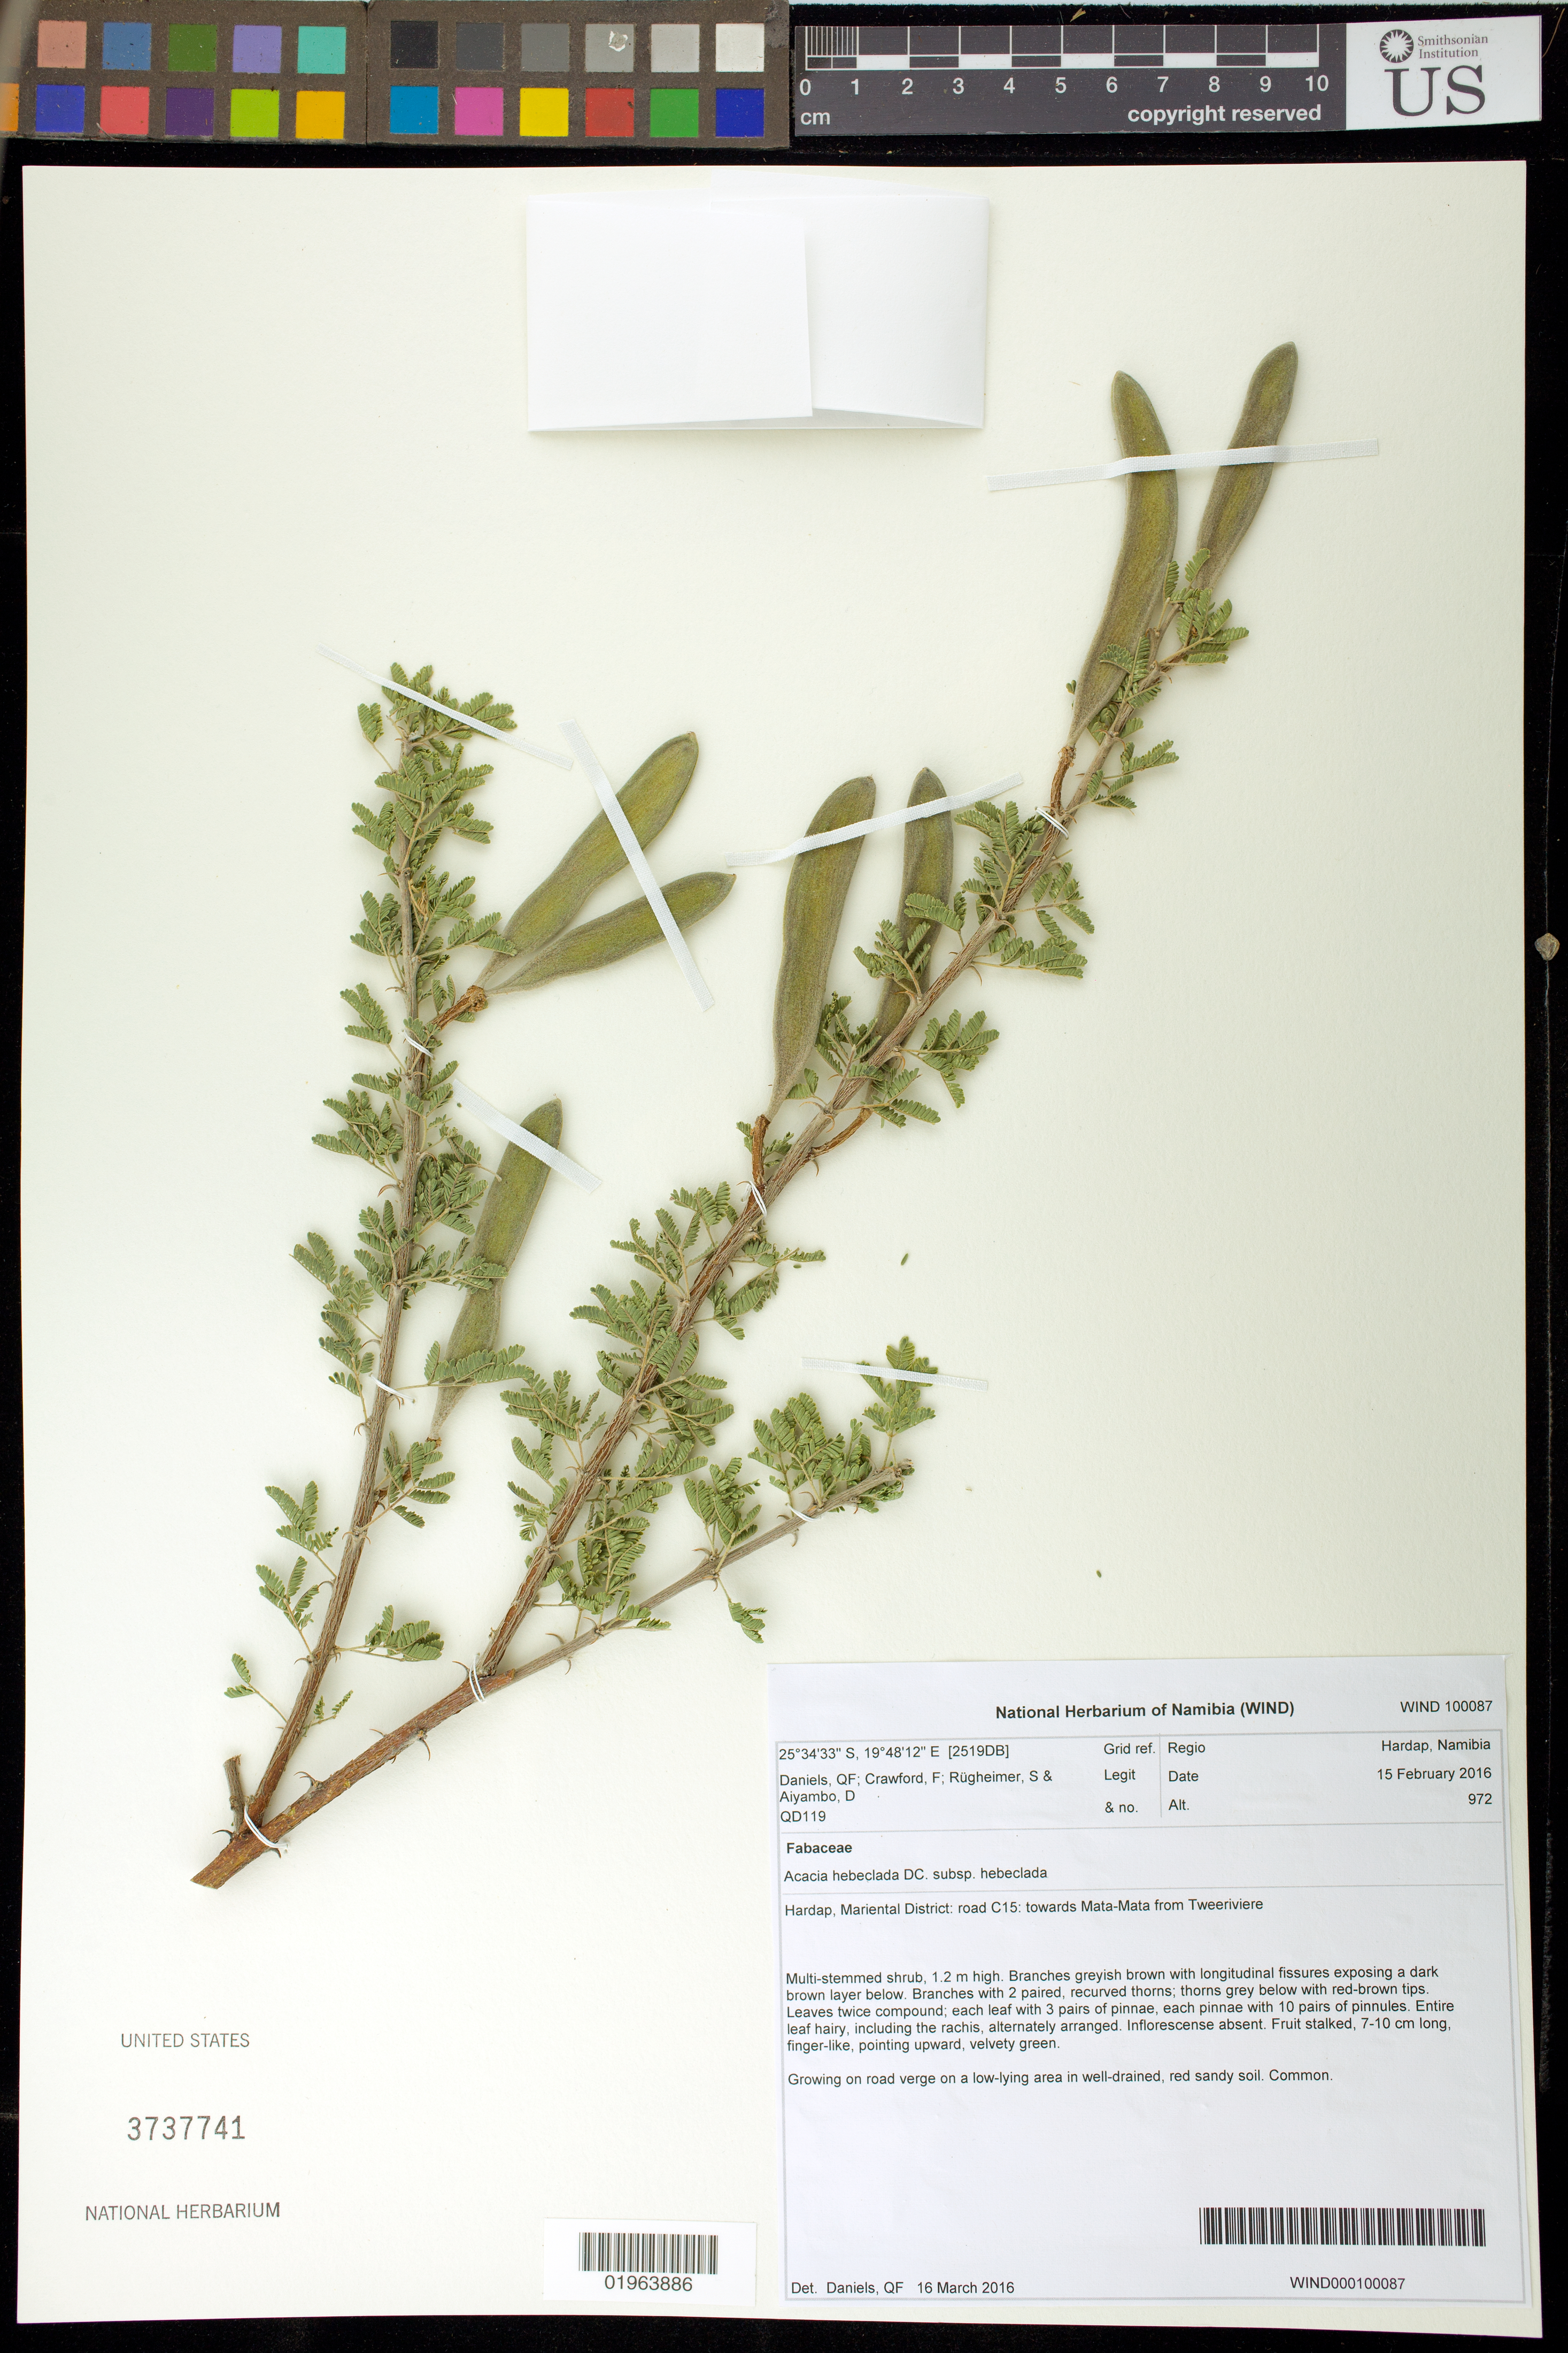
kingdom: Plantae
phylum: Tracheophyta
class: Magnoliopsida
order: Fabales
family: Fabaceae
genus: Vachellia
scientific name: Vachellia hebeclada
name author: (DC.) Kyal. & Boatwr.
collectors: Q. Daniels, F. Crawford, S. Rugheimer & D. Aiyambo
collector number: QD119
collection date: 2016-02-15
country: Namibia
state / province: Hardap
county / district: Mariental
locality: Road C15 towards Mata-Mata from Tweeriviere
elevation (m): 972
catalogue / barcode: US 3737741